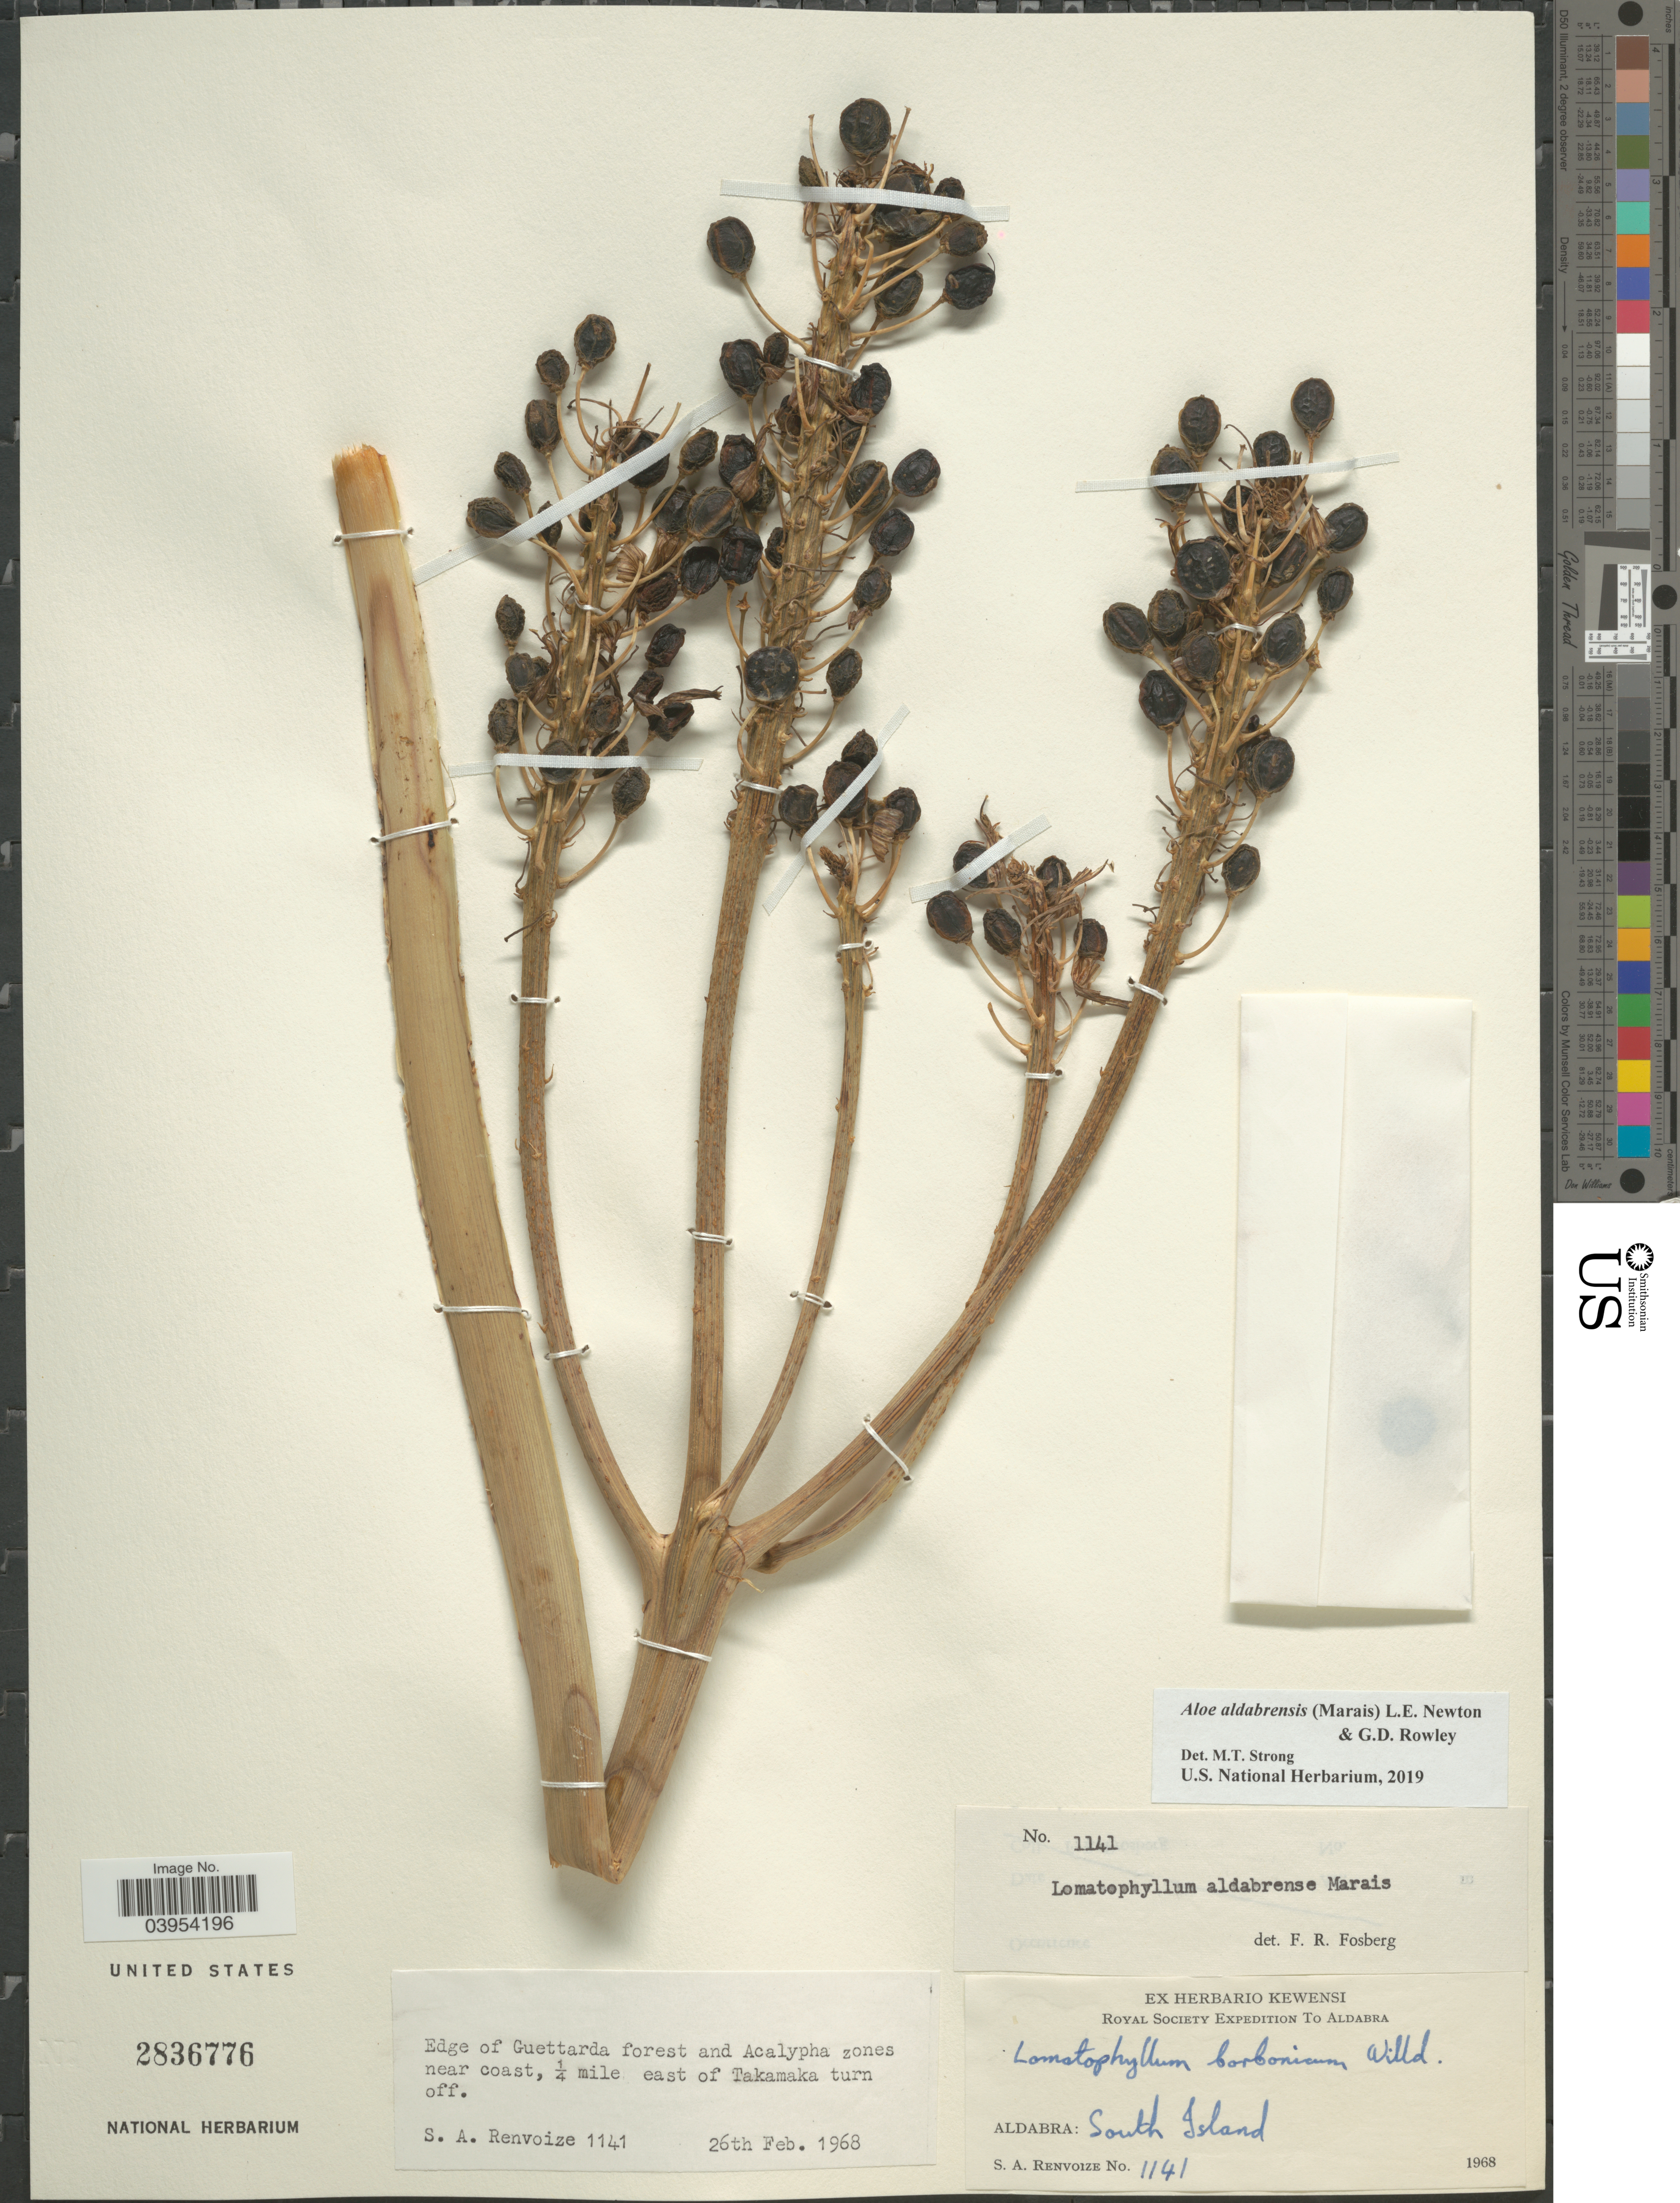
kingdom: Plantae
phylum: Tracheophyta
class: Liliopsida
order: Asparagales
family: Asphodelaceae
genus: Aloe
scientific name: Aloe aldabrensis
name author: (Marais) L. E. Newton & G.D. Rowley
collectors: S. A. Renvoize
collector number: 1141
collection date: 1968-02-26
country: Seychelles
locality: Aldabra. Aldabra: South Island. Edge of Guettarda forest and Acalypha zones near coast, ¼ mile east of Takamaka turn off.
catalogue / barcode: US 2836776